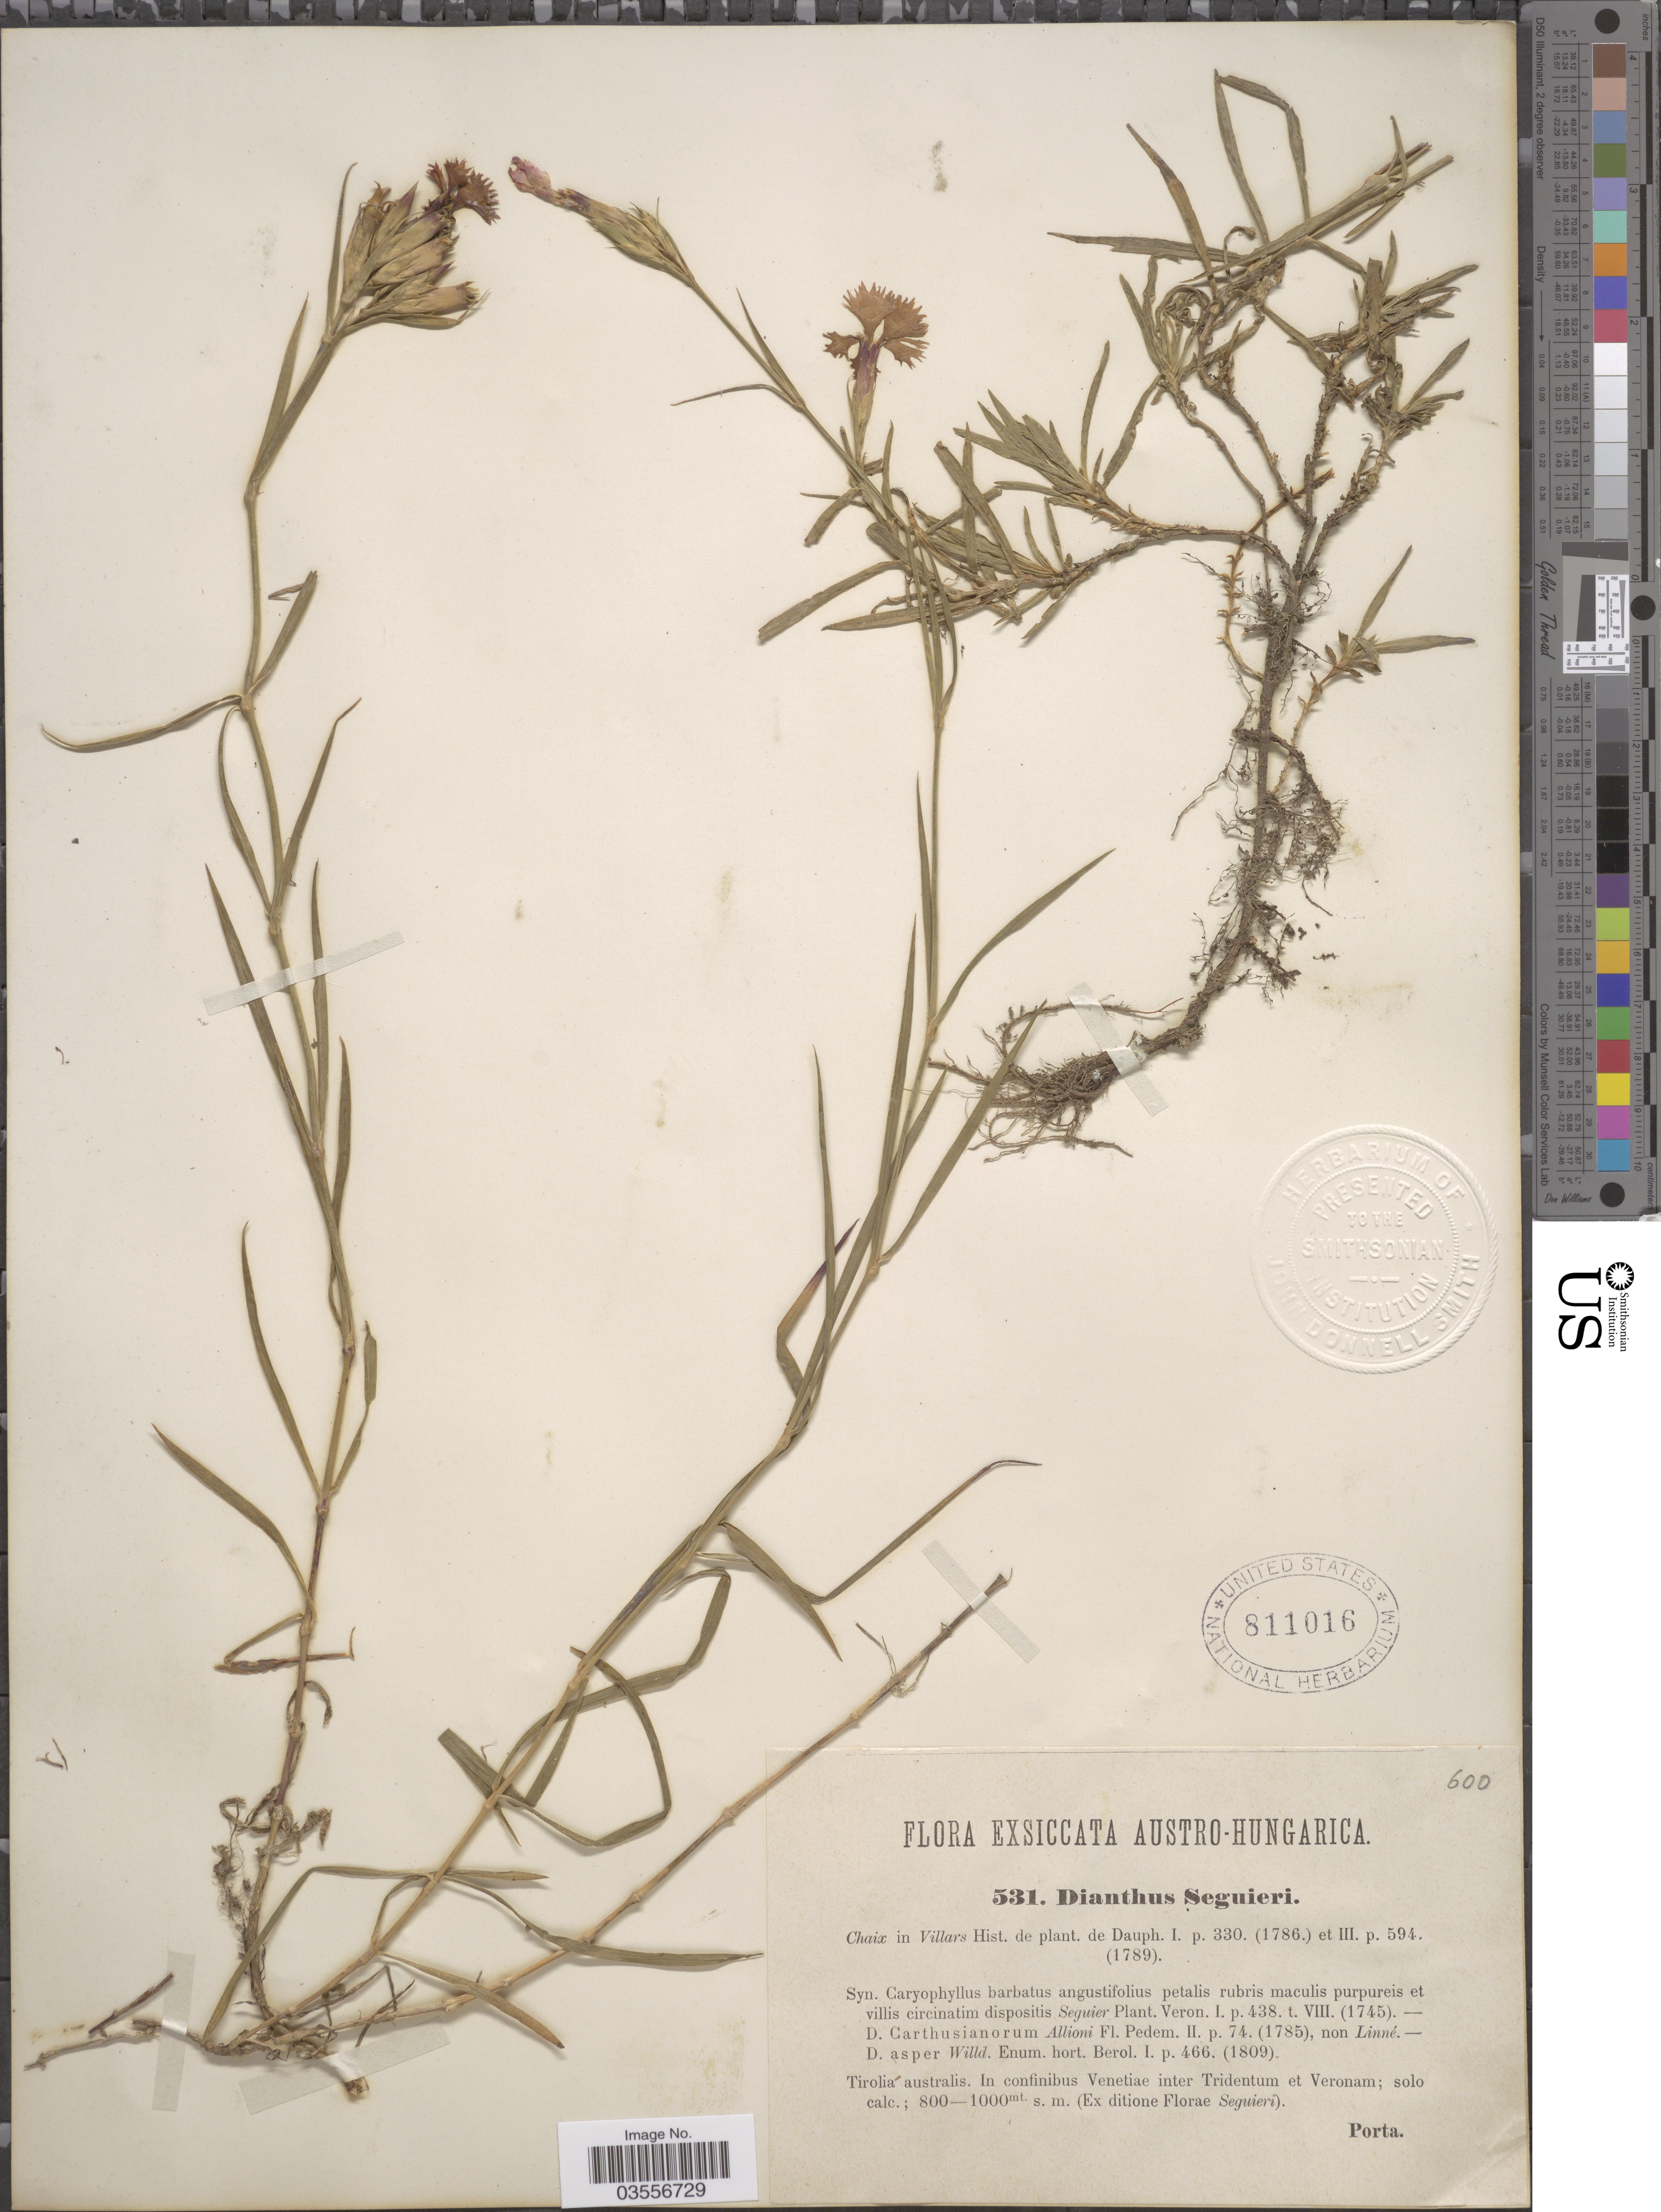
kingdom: Plantae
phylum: Tracheophyta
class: Magnoliopsida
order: Caryophyllales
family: Caryophyllaceae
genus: Dianthus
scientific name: Dianthus seguieri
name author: Vill.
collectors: -- Porta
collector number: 531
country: Italy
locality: Austro-Hungarica. Tirolia australis. In confinibus Venetiae inter Tridentum et Veronam.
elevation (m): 800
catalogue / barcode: US 811016